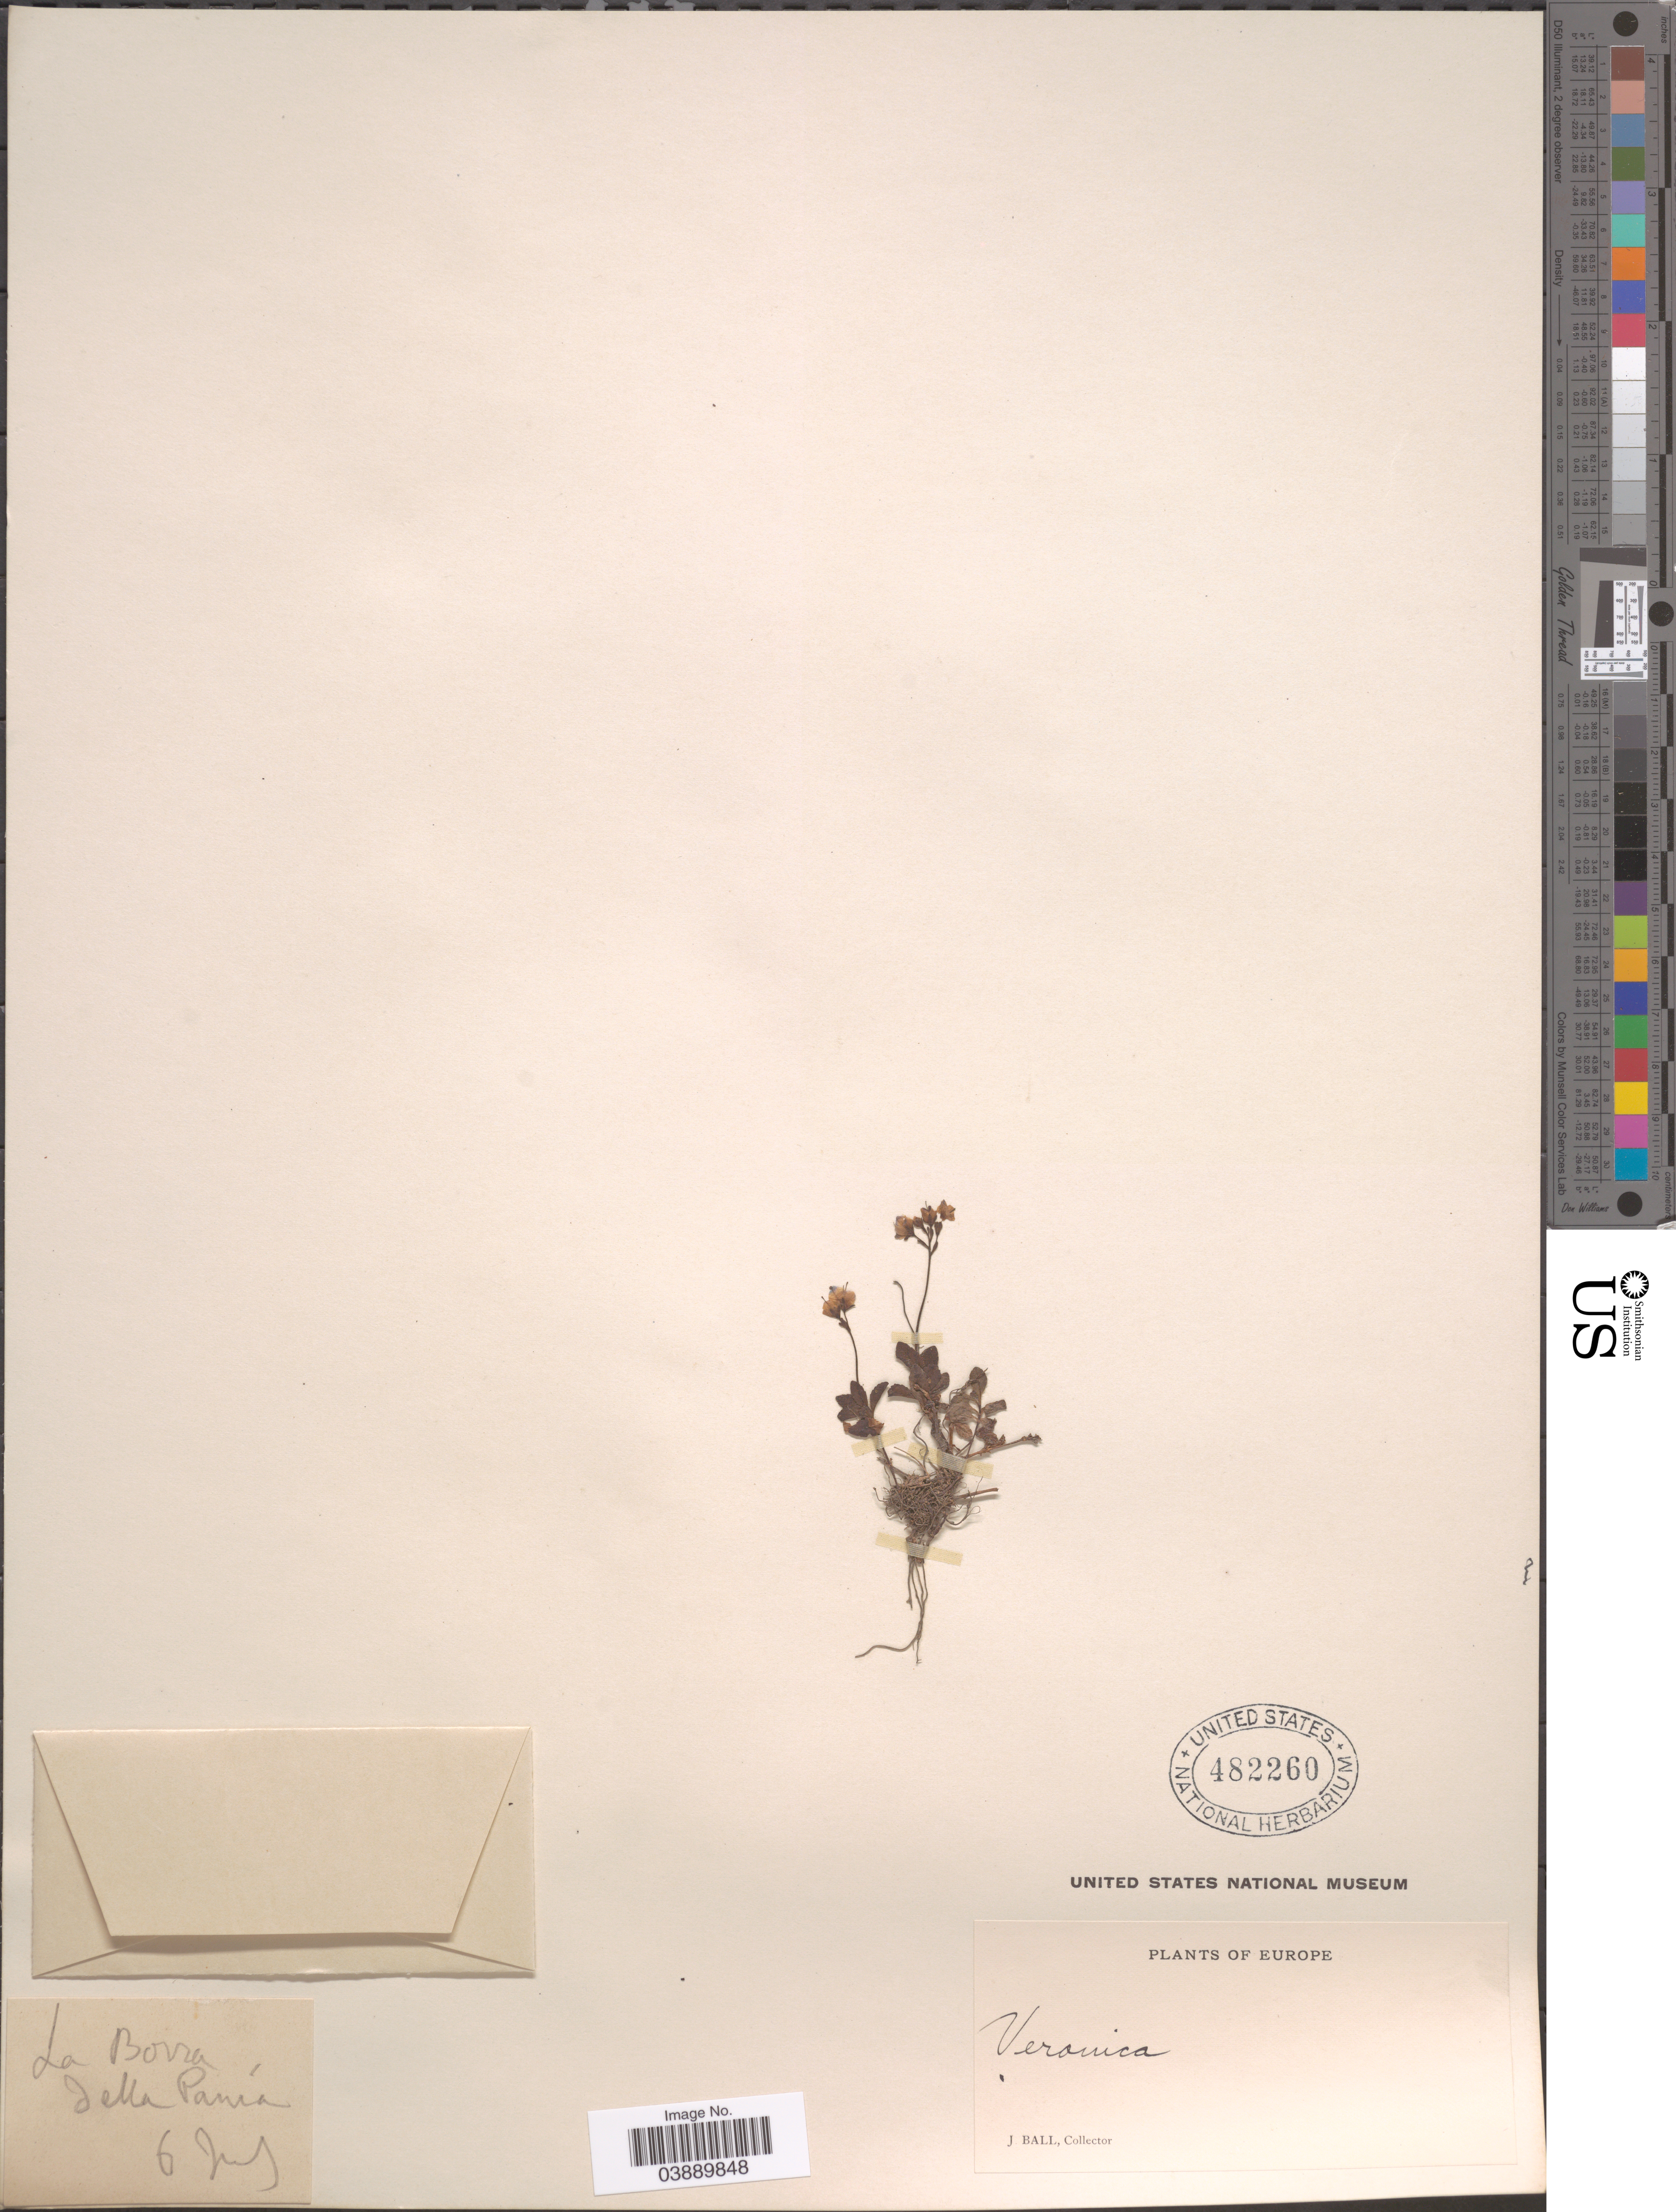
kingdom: Plantae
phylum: Tracheophyta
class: Magnoliopsida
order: Lamiales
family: Plantaginaceae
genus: Veronica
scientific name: Veronica persica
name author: Poir.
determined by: Albach, Dirk C.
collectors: J. Ball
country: Italy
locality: La Borra, Bella Pania. Europe.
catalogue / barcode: US 482260